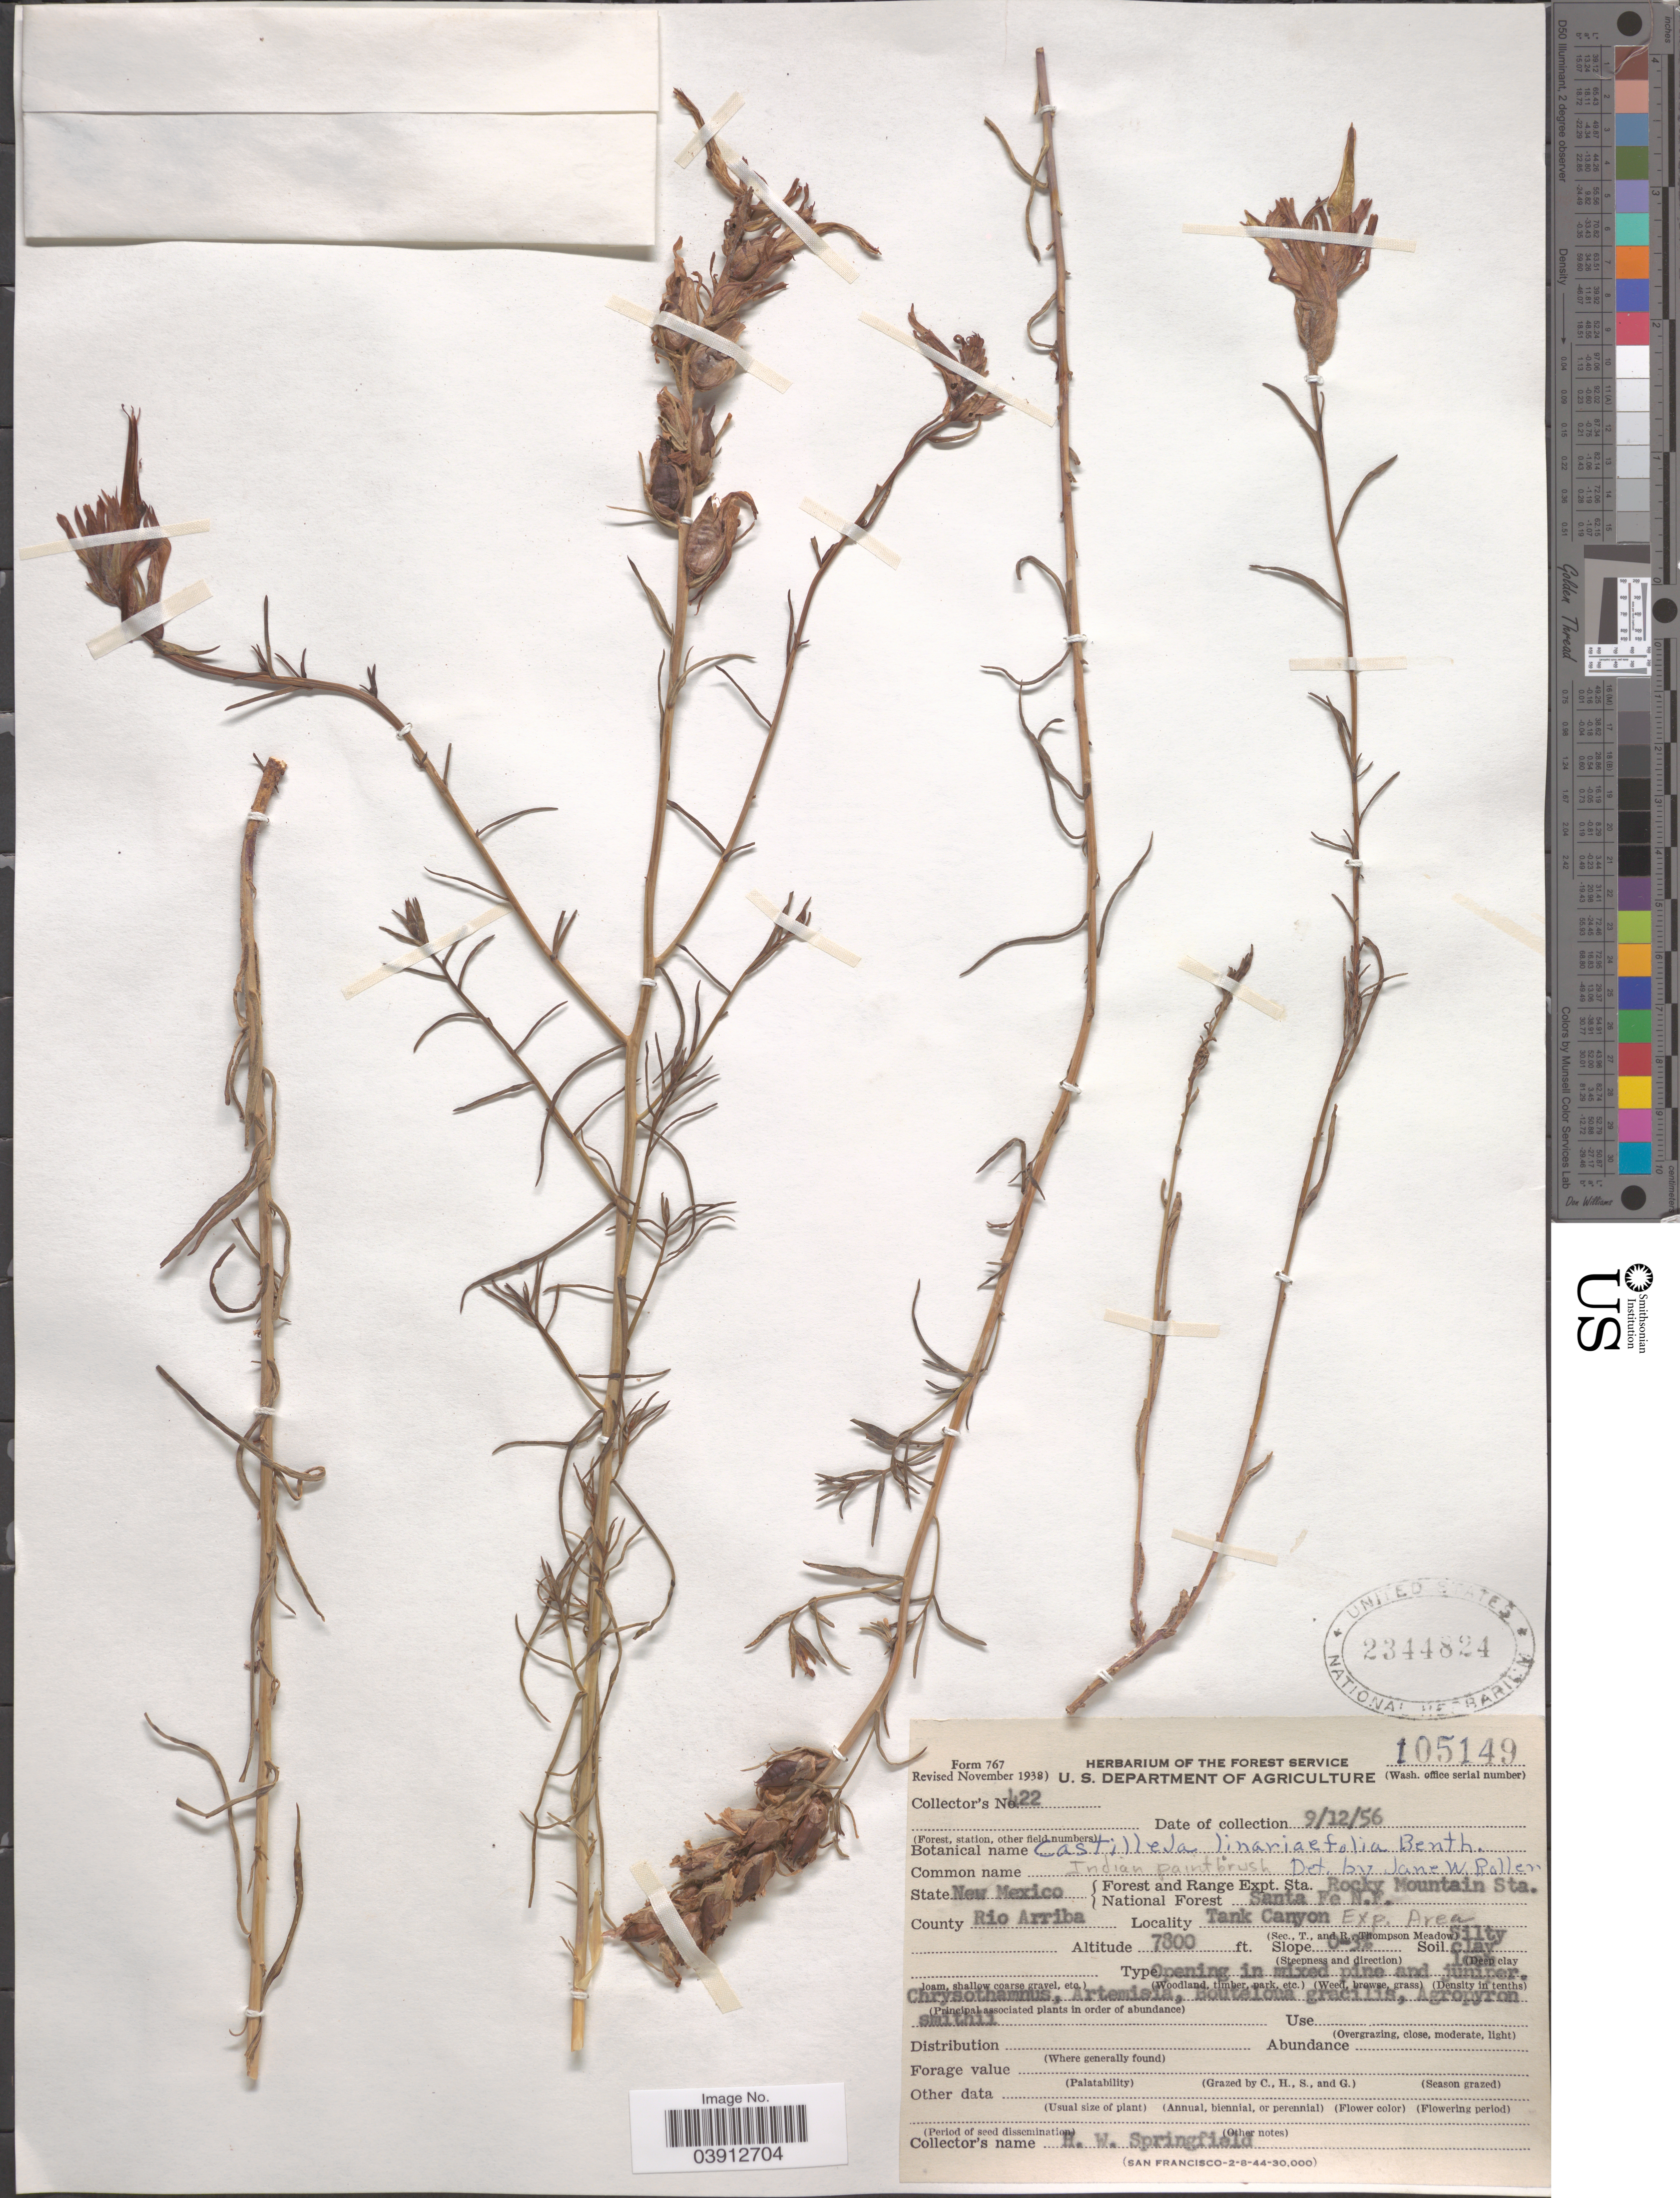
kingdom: Plantae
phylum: Tracheophyta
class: Magnoliopsida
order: Lamiales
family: Orobanchaceae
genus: Castilleja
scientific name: Castilleja linariifolia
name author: Benth.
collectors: H. Springfield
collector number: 42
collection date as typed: Transcribed d/m/y: 12/9/56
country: United States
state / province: New Mexico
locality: Forest and Range Expt. Sta. Rocky Mountain Sta. National Forest Santa FE N.F. County Rio Arriba. Tank Canyon Exp. Area.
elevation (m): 2377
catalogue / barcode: US 2344824